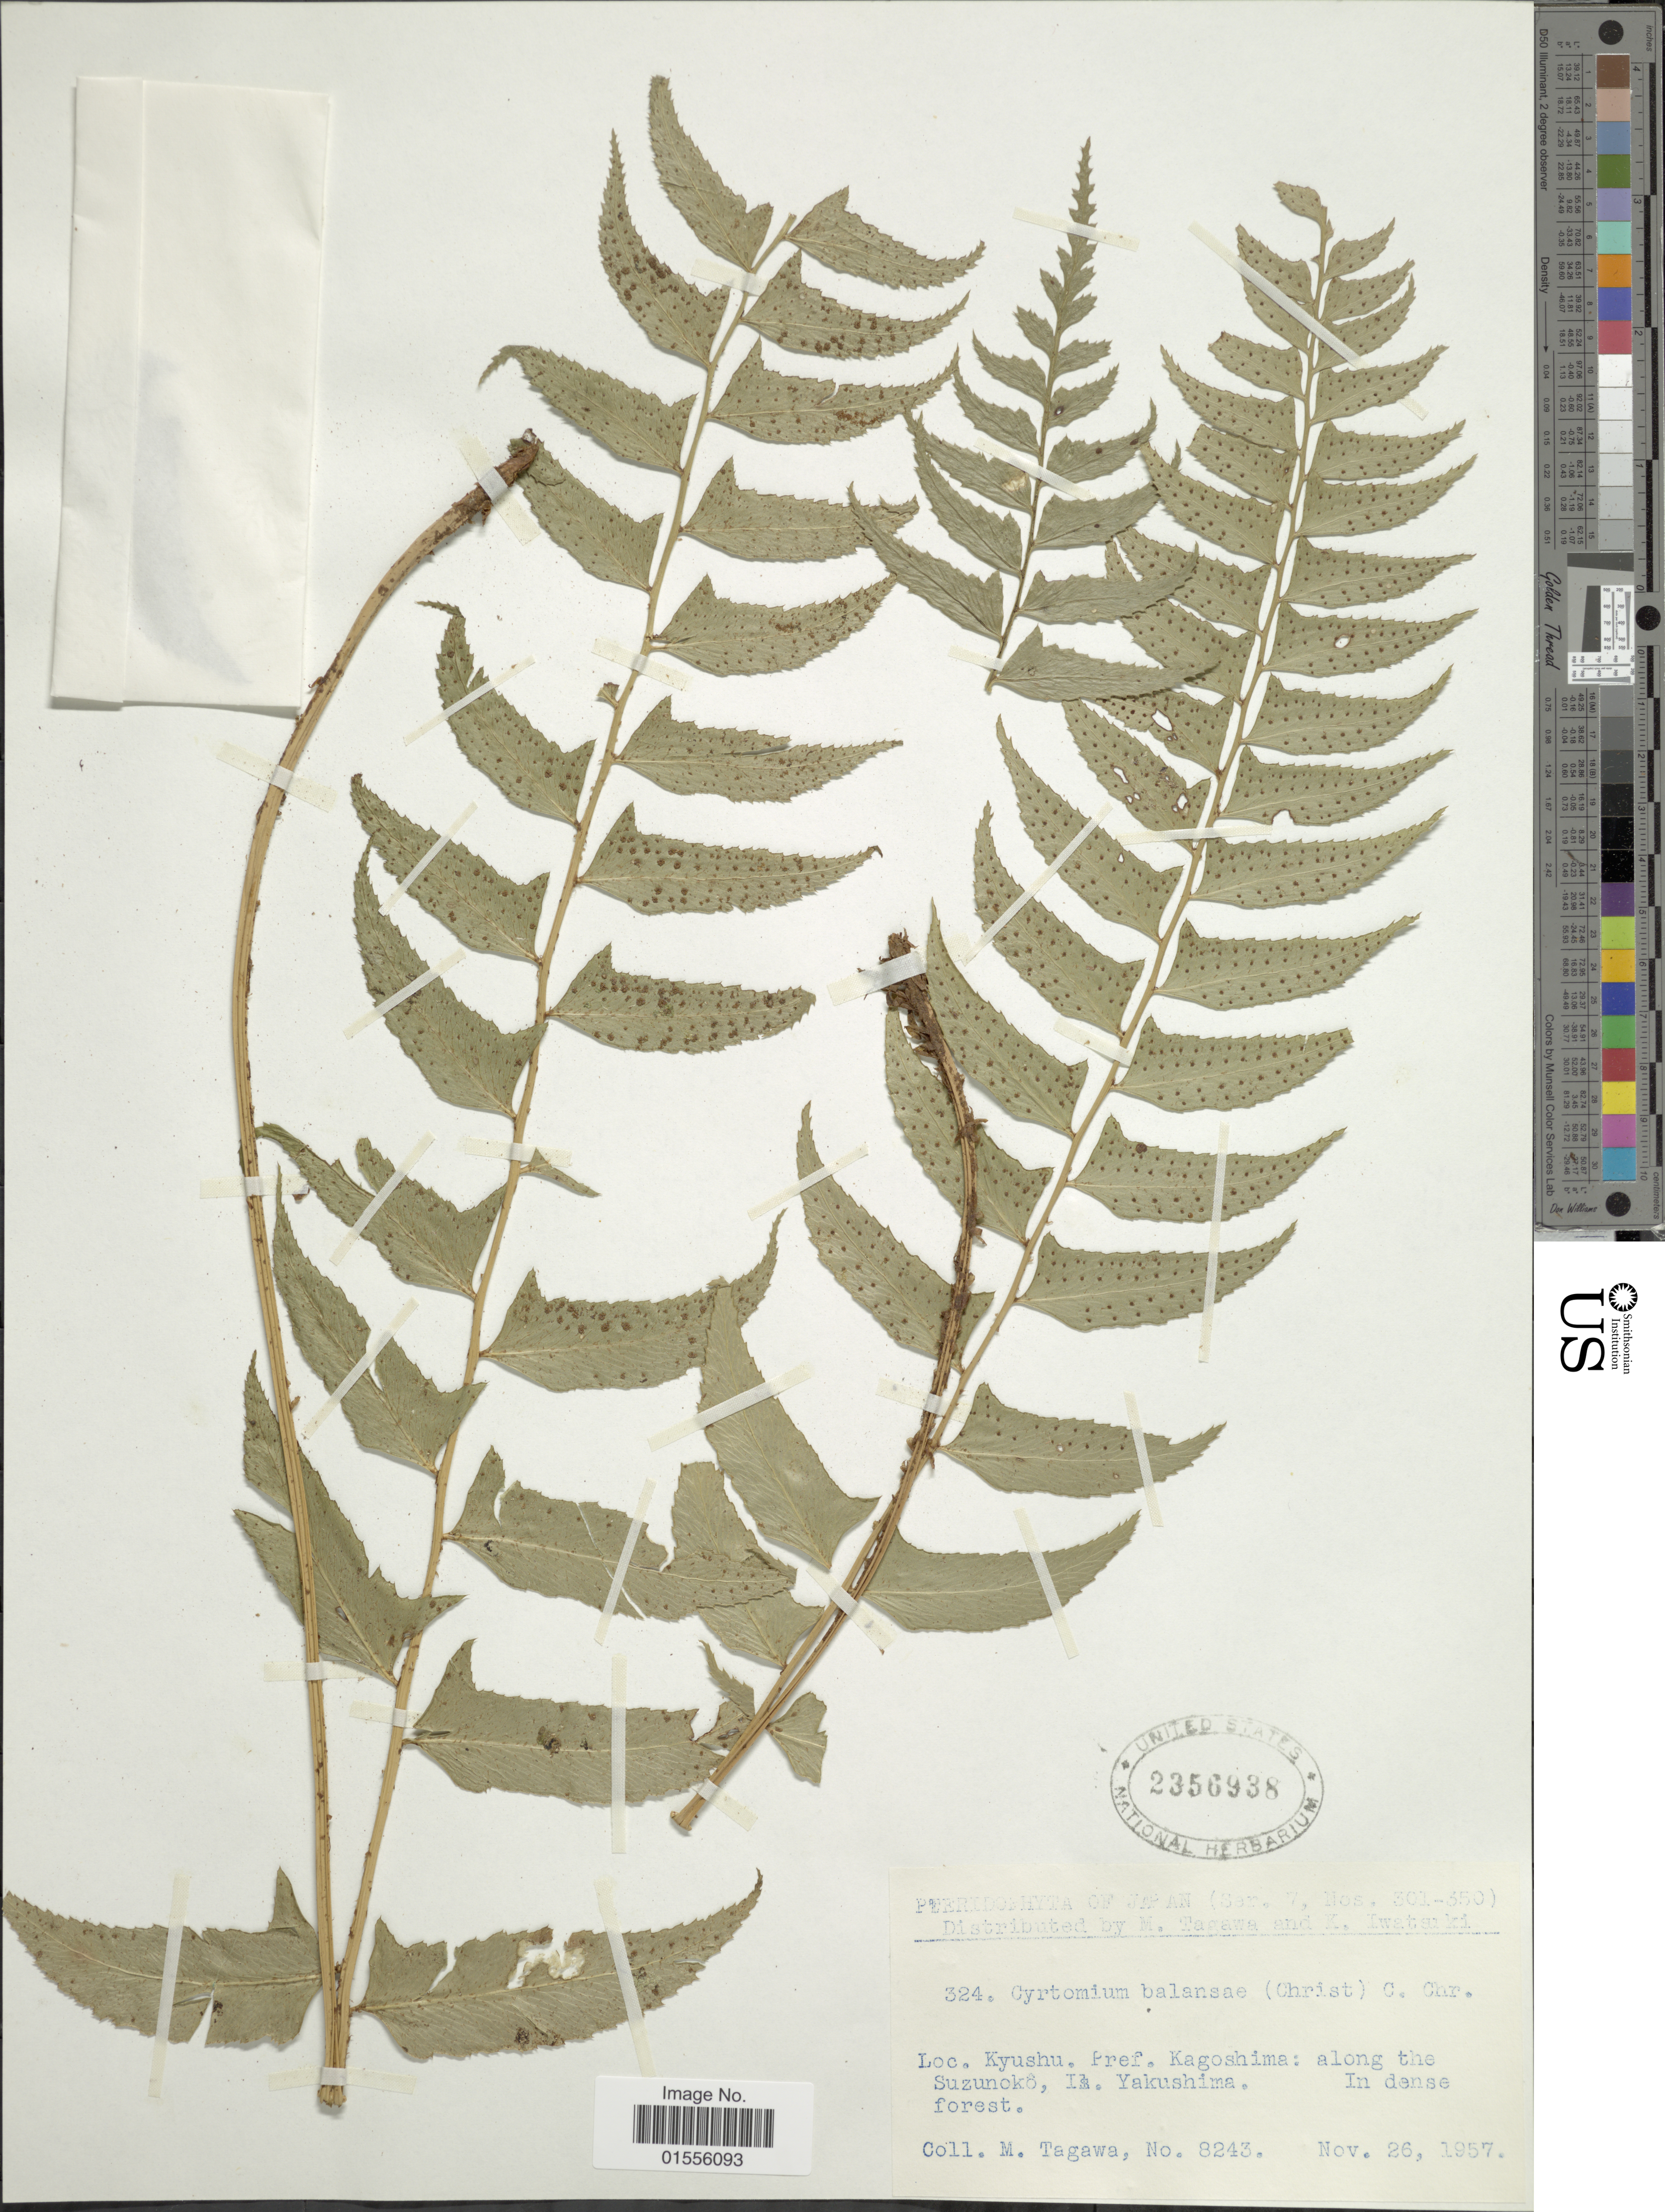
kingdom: Plantae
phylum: Tracheophyta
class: Polypodiopsida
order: Polypodiales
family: Dryopteridaceae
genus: Cyrtomium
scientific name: Cyrtomium balansae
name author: (Christ) C. Chr.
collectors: M. Tagawa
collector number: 8243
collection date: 1957-11-26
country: Japan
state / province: Kagosima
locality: Kyushu Pref Kagoshima: along the Suzunokô, Is. Yakushima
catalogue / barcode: US 2356938